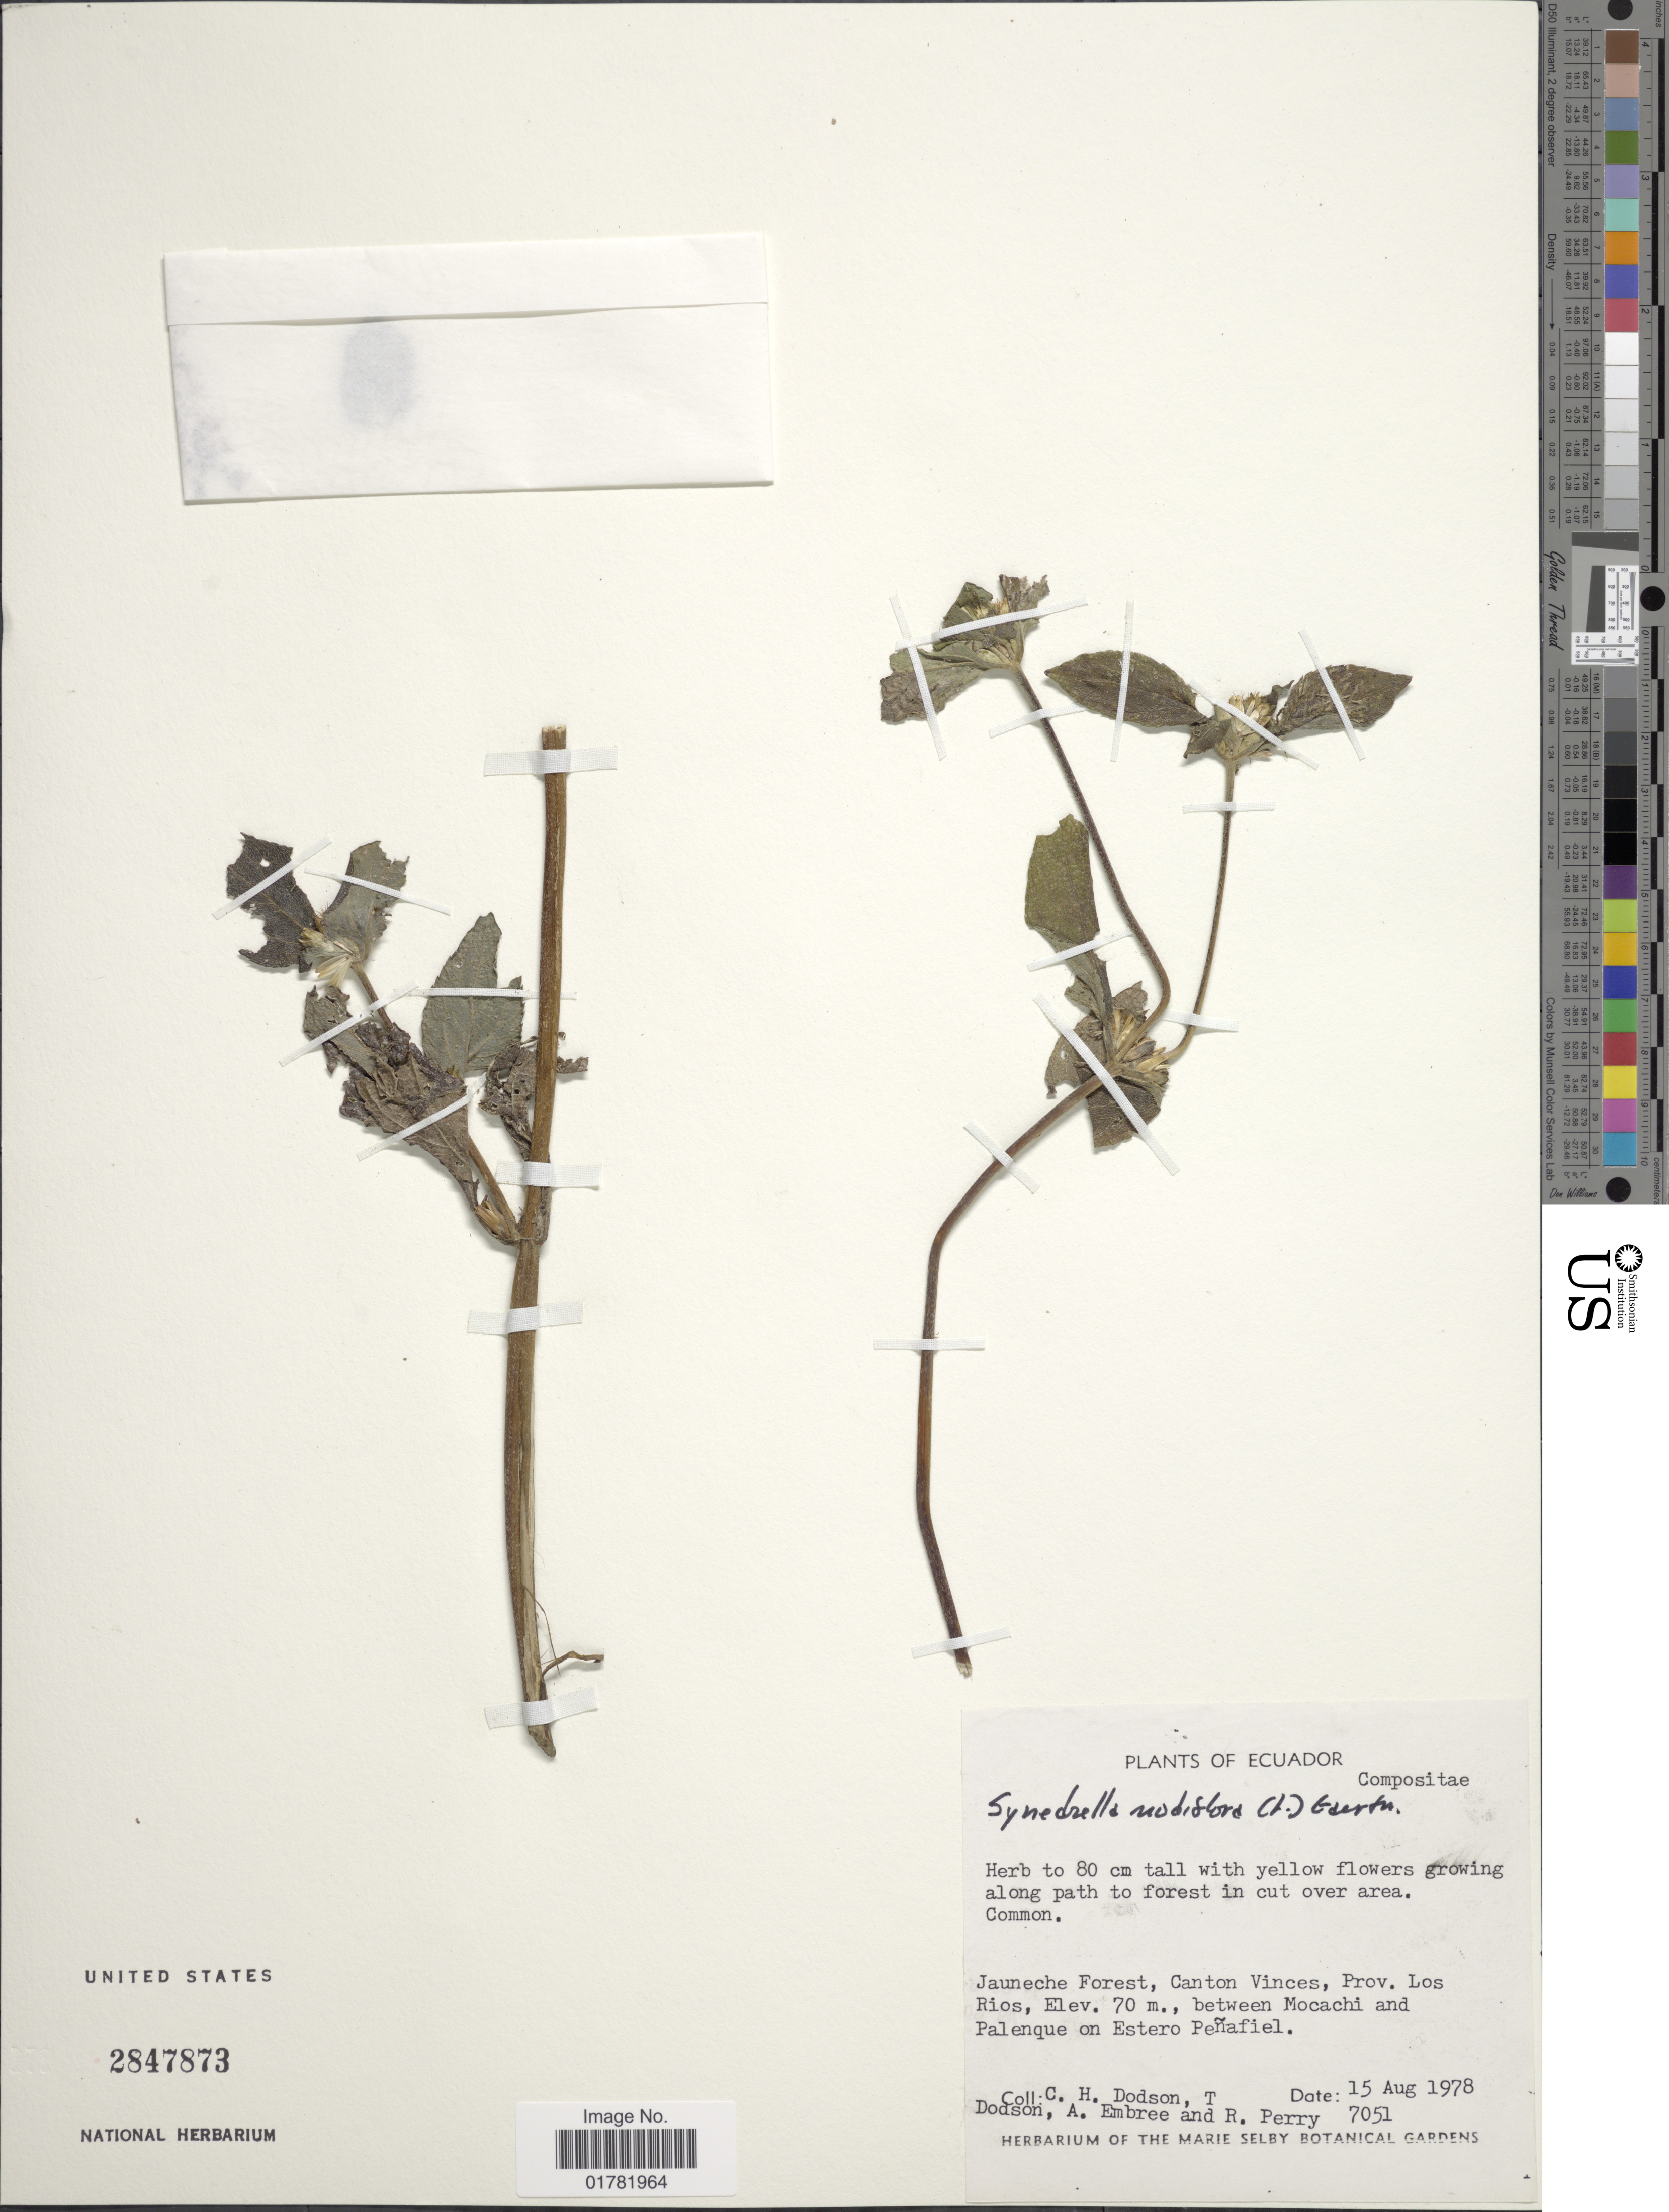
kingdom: Plantae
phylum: Tracheophyta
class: Magnoliopsida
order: Asterales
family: Asteraceae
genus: Synedrella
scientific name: Synedrella nodiflora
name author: (L.) Gaertn.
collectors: C. H. Dodson, T. A. Dodson, A. Embree & R. Perry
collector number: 7051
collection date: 1978-08-15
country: Ecuador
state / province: Los Ríos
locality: Jauneche Forest, Canton Vinces, between Mocachi and Palenque on Estero Peñafiel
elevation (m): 70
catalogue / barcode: US 2847873